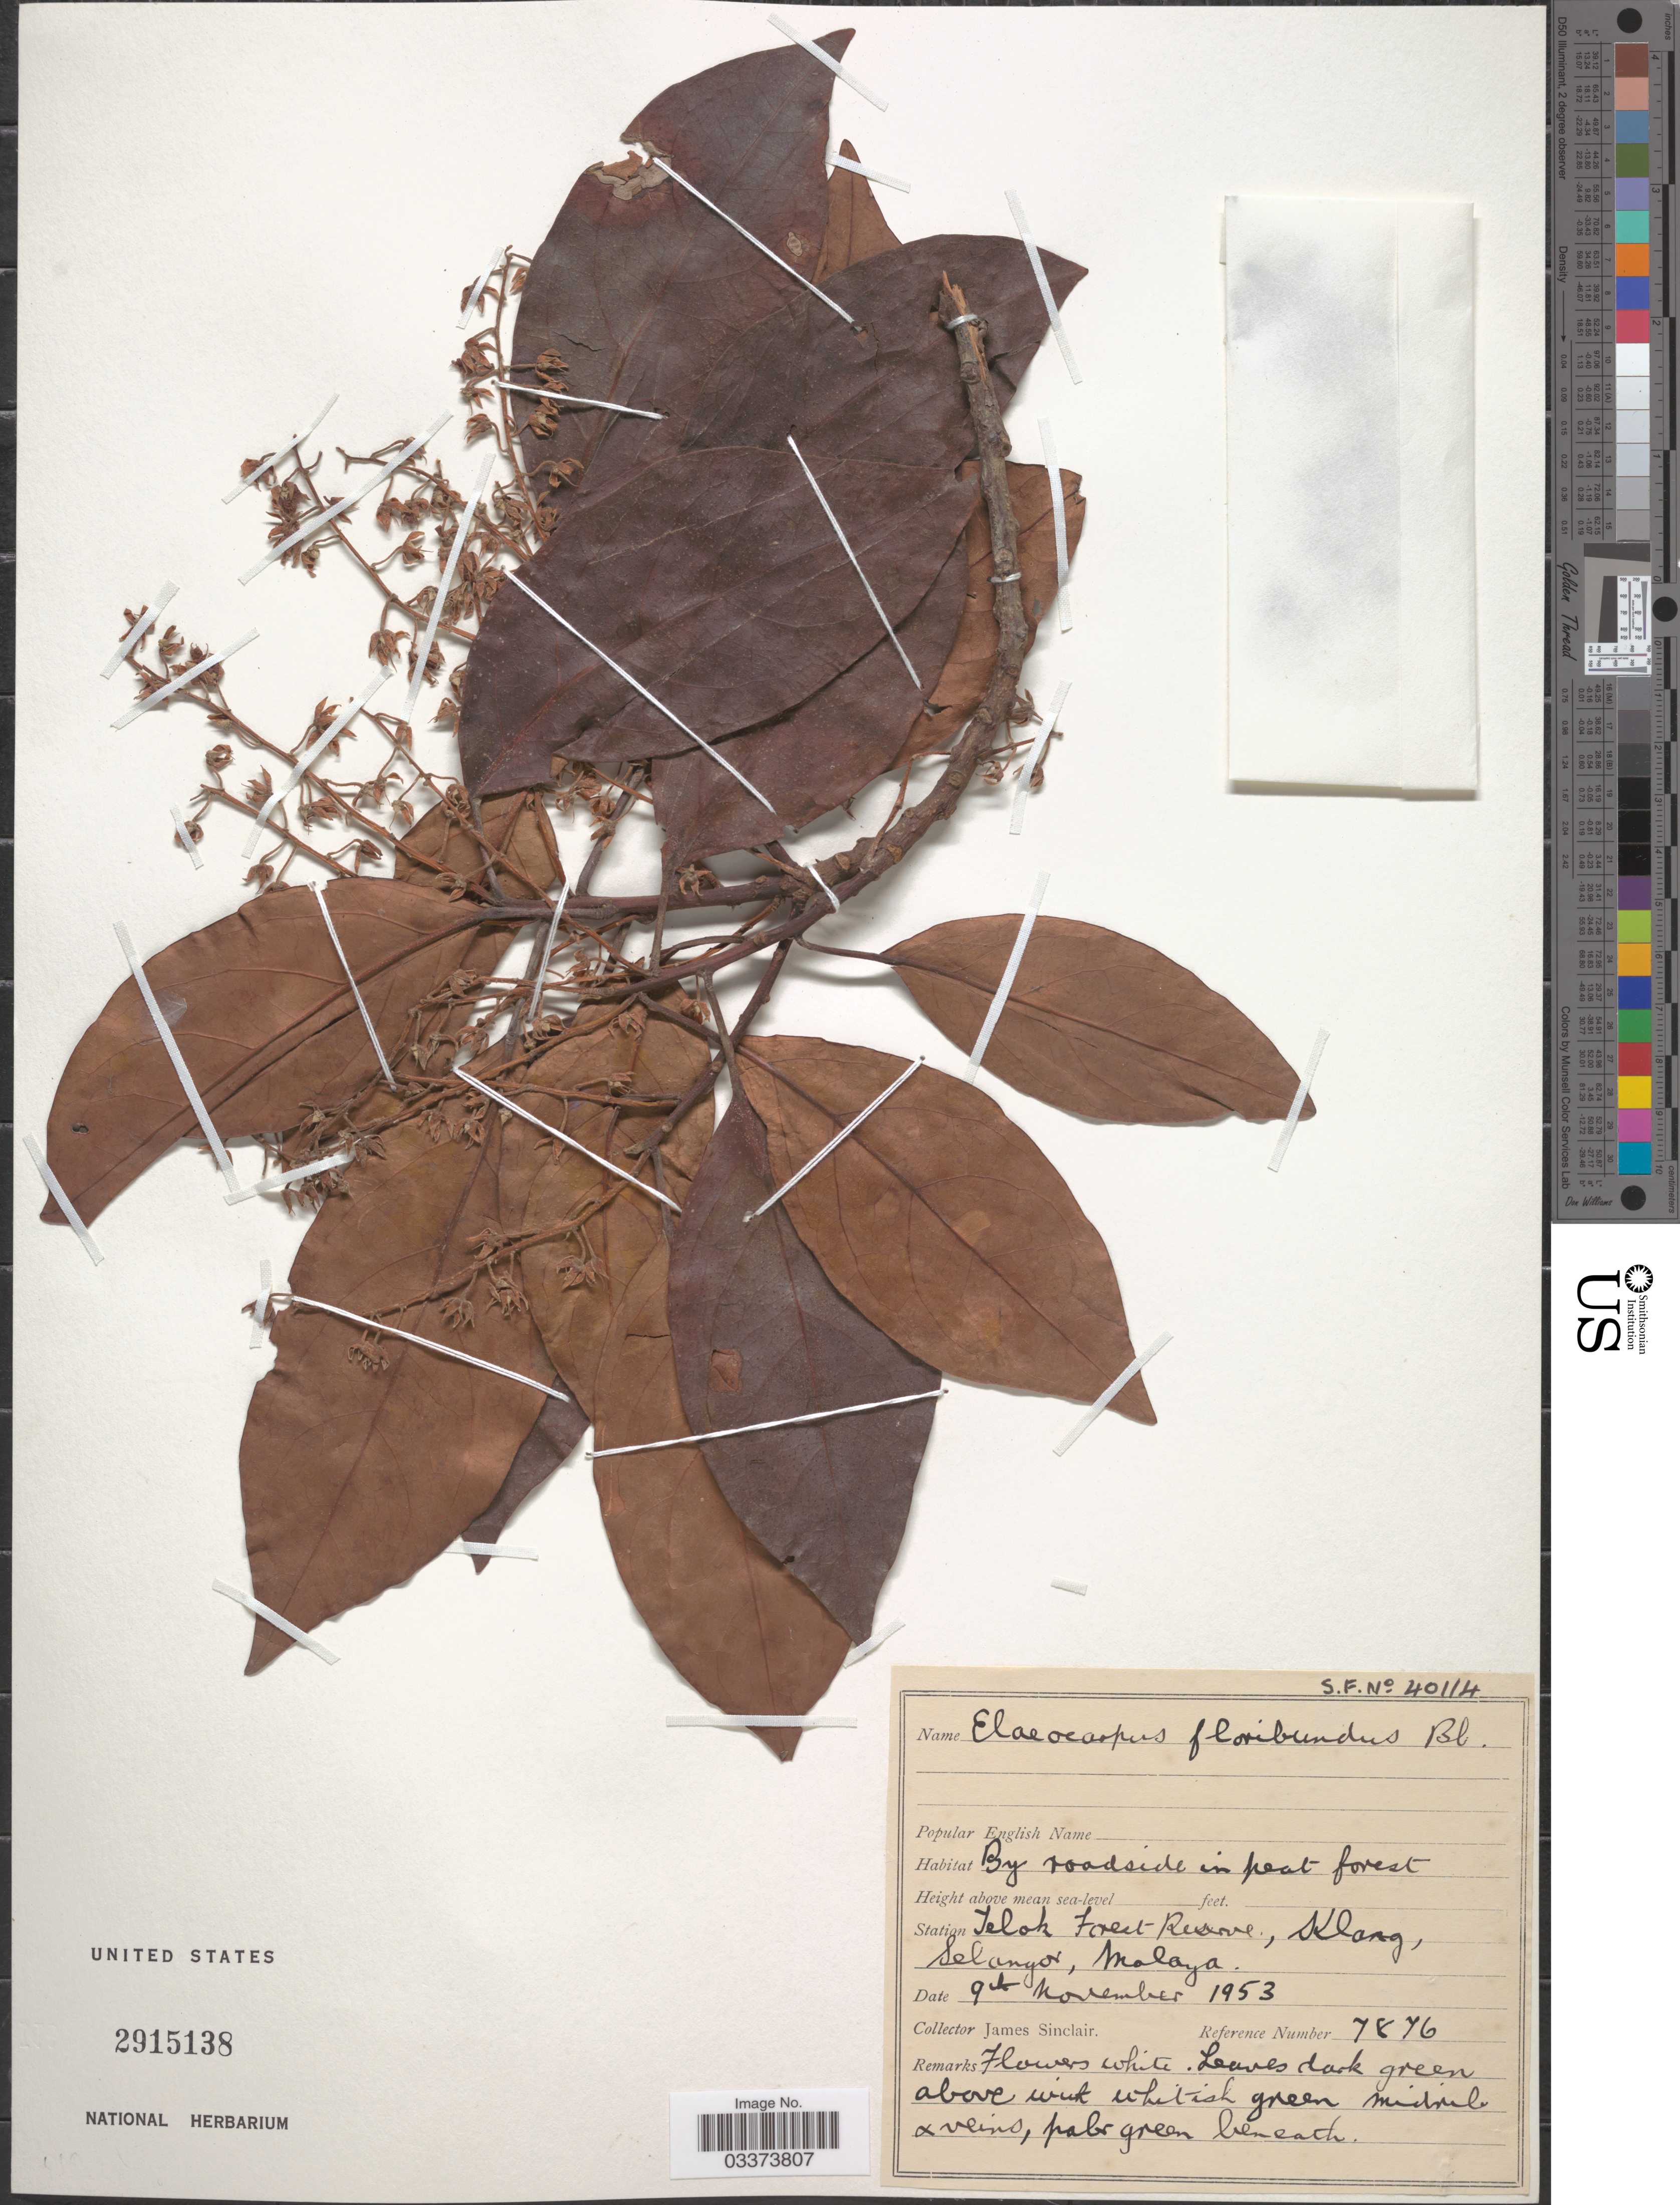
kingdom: Plantae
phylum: Tracheophyta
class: Magnoliopsida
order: Oxalidales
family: Elaeocarpaceae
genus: Elaeocarpus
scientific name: Elaeocarpus floribundus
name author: Blume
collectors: J. Sinclair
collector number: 7876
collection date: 1953-11-09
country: Malaysia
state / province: Selangor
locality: Station Telok Forest Reserve, Klang, Malaya.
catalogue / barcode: US 2915138